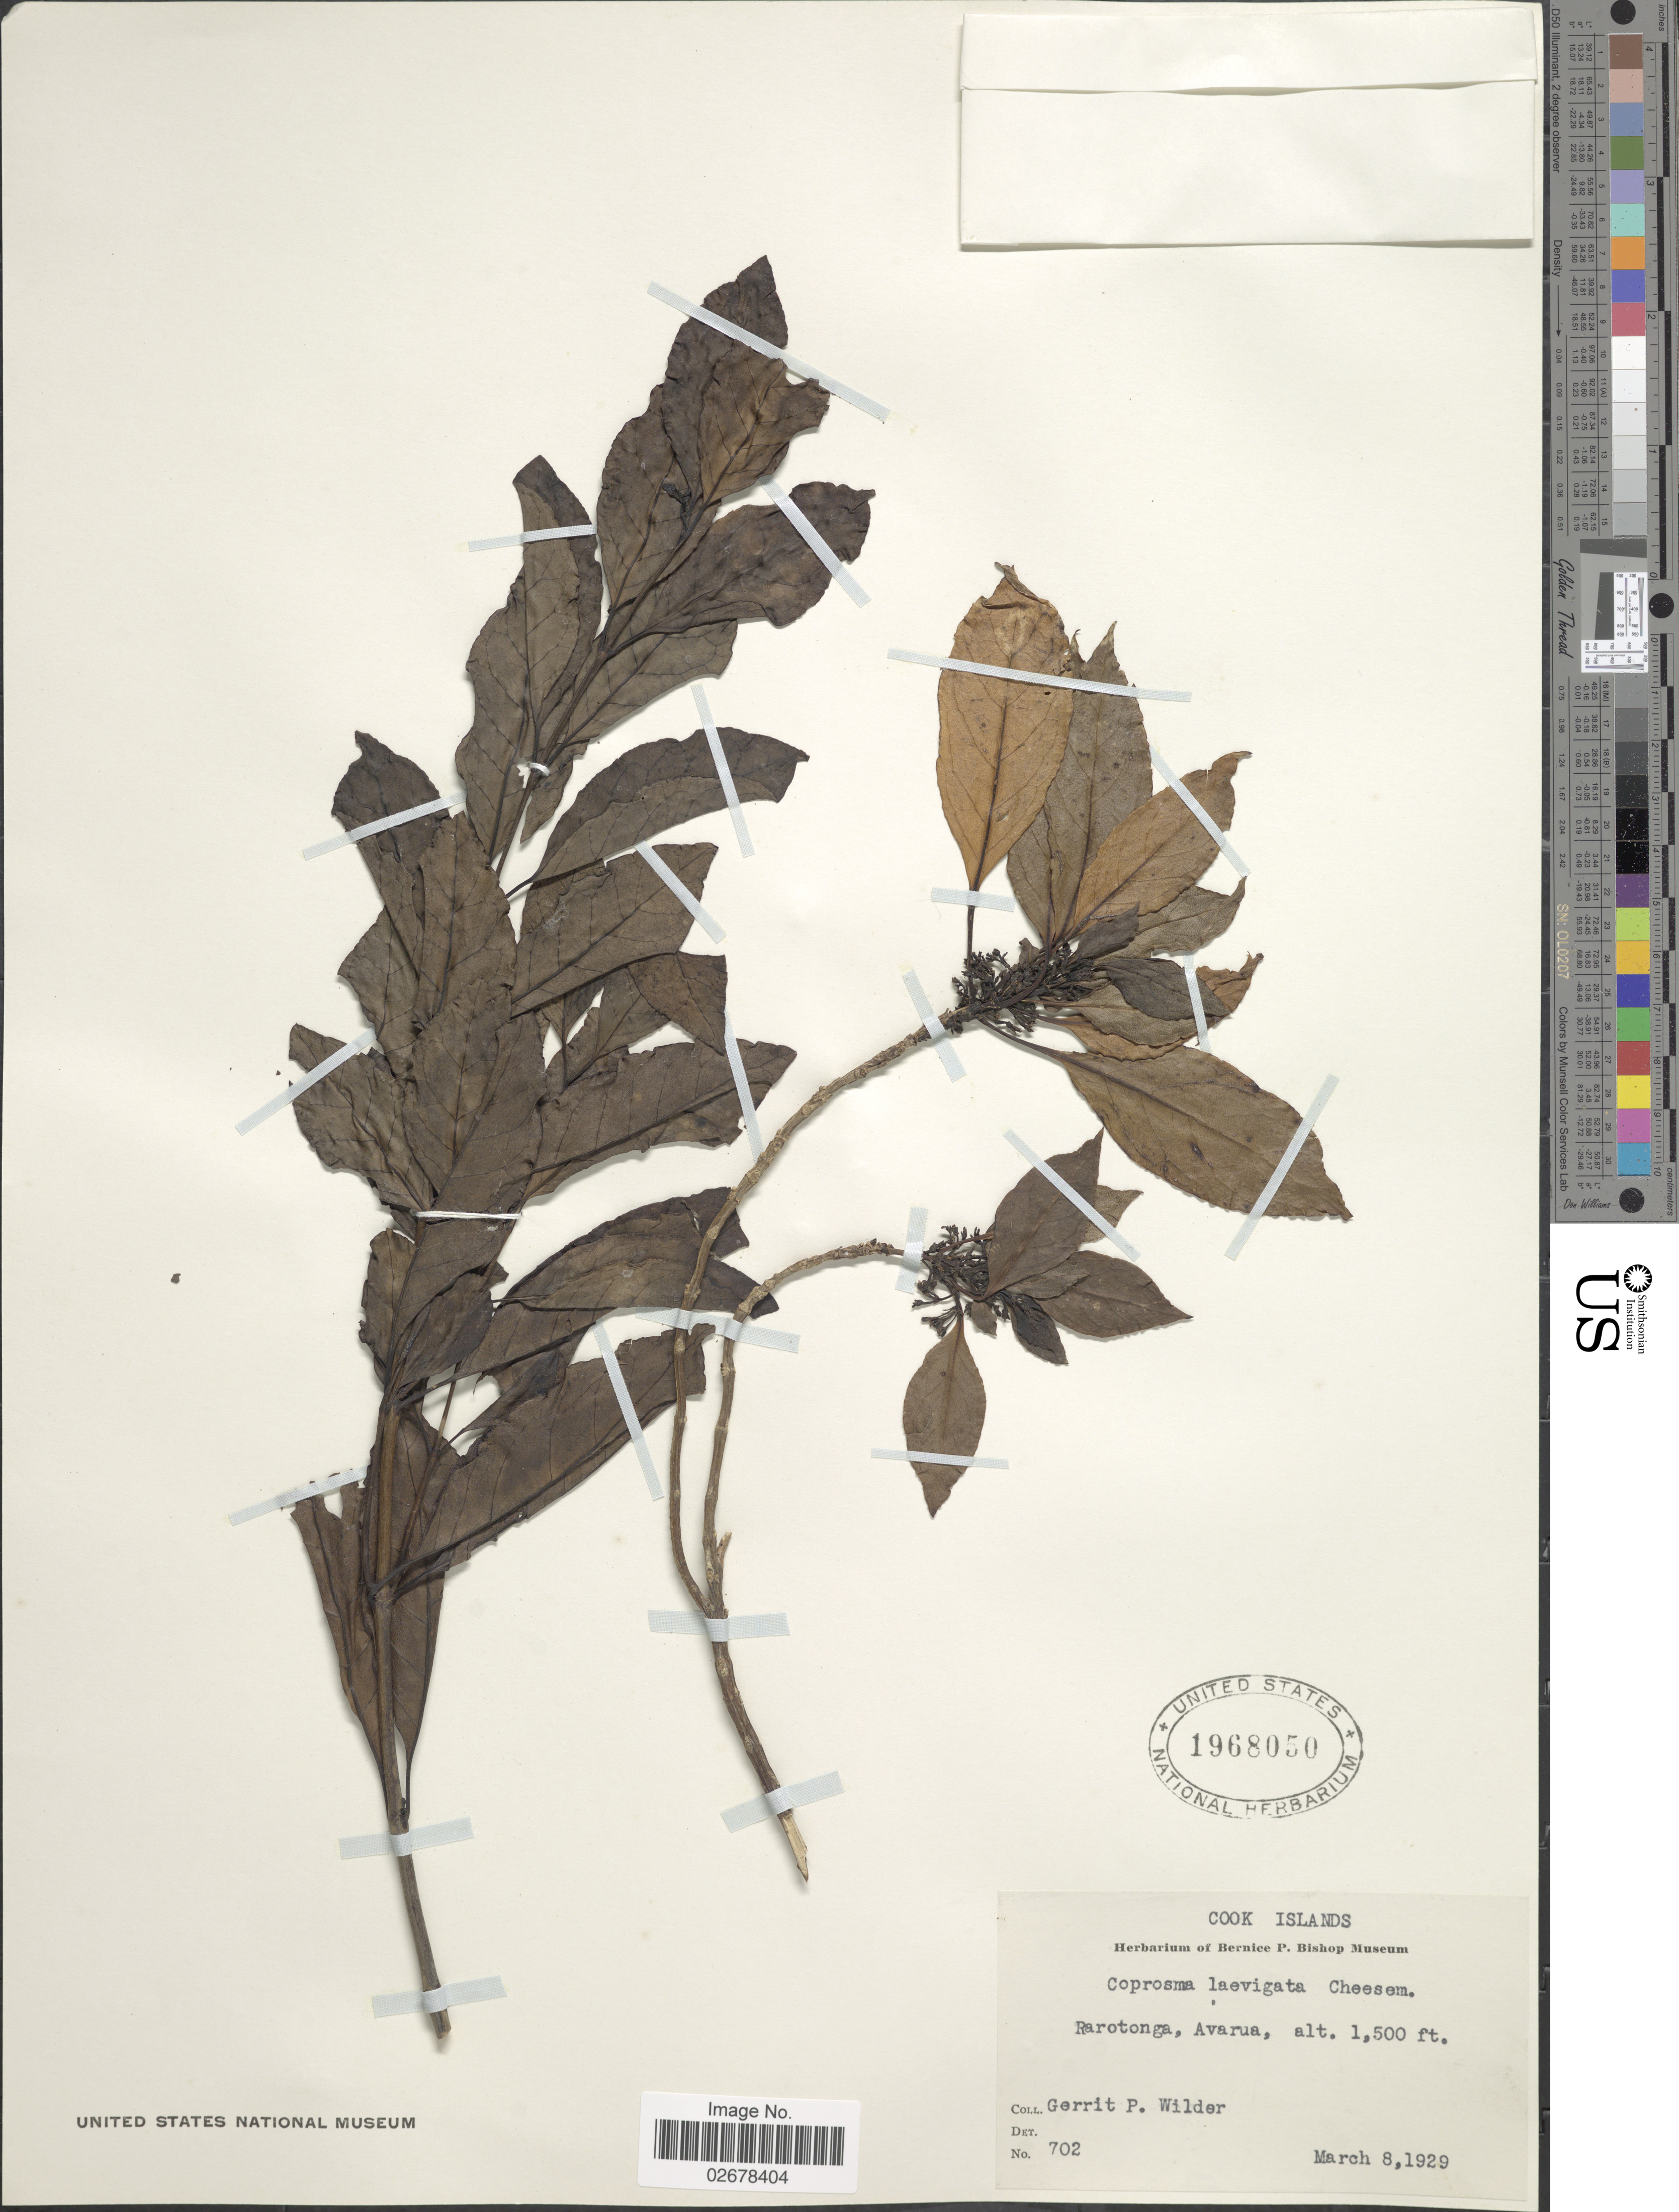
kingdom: Plantae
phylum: Tracheophyta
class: Magnoliopsida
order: Gentianales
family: Rubiaceae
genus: Coprosma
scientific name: Coprosma laevigata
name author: Cheeseman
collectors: G. Wilder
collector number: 702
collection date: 1929-03-08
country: Cook Islands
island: Rarotonga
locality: Rarotonga, Avarua.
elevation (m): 457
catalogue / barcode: US 1968050